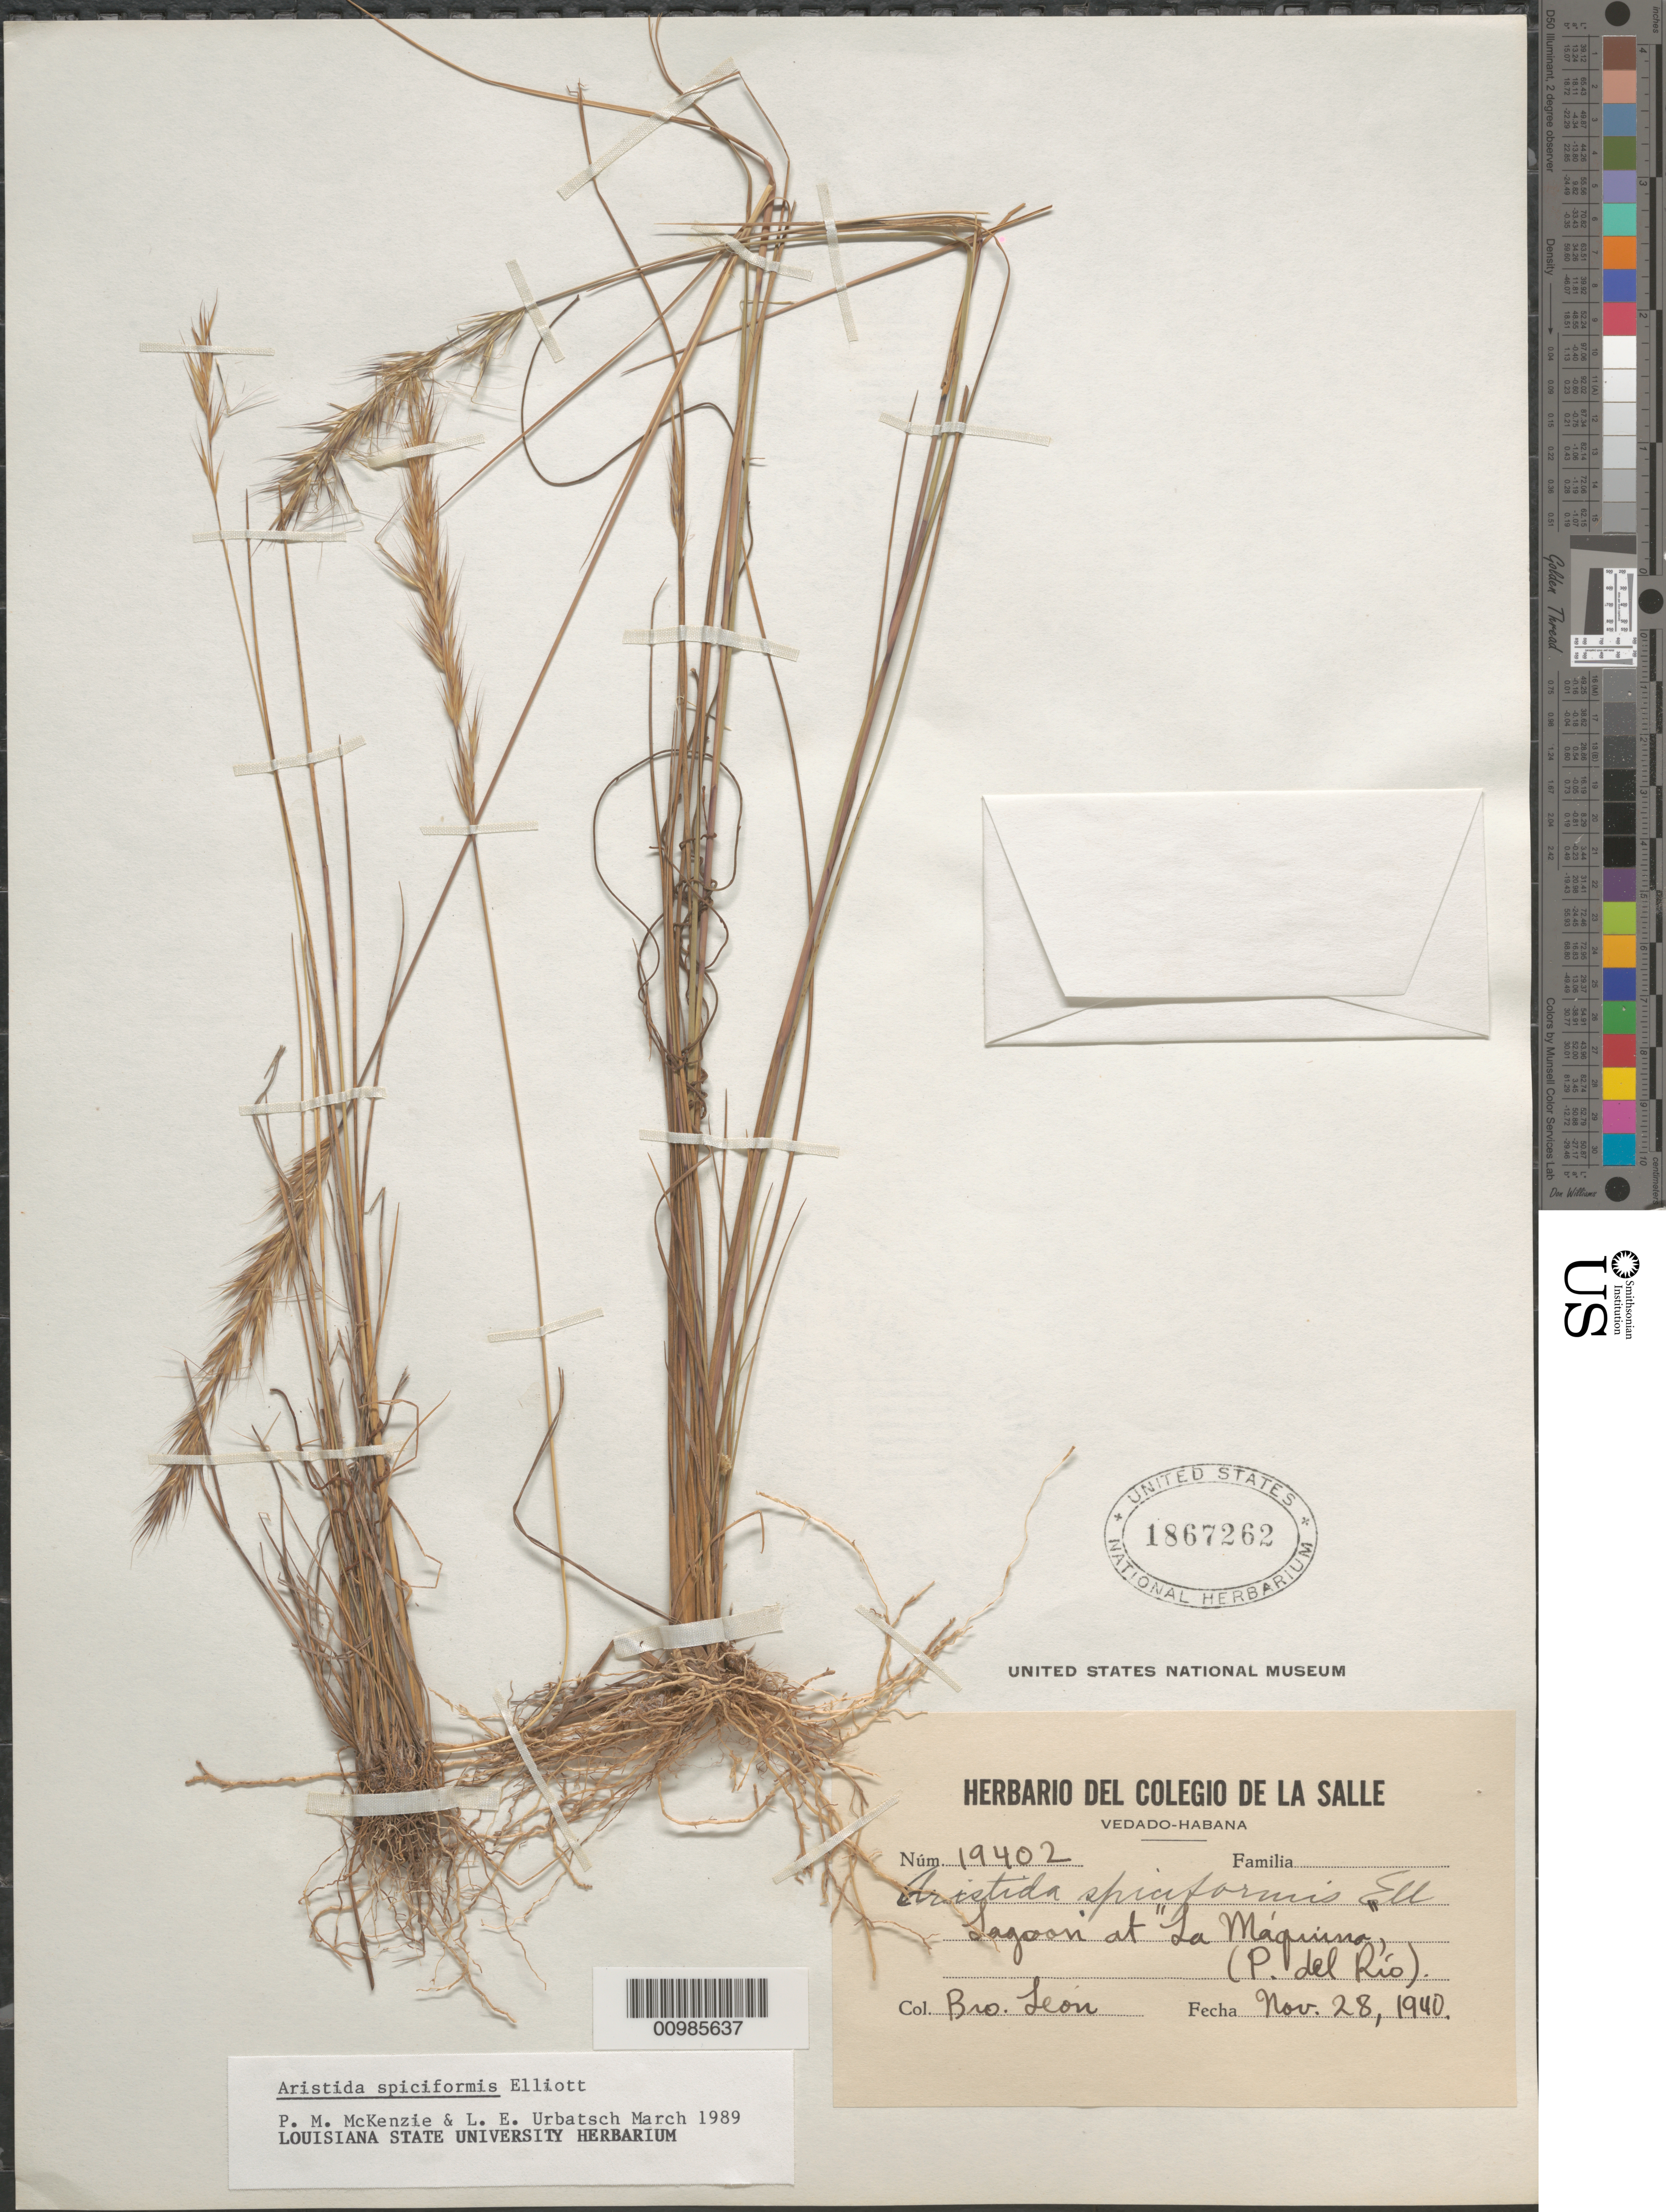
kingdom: Plantae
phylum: Tracheophyta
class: Liliopsida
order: Poales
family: Poaceae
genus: Aristida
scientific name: Aristida spiciformis subsp. spiciformis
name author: Elliott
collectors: Bro. León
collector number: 19402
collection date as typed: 28 Nov 1940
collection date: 1940-11-28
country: Cuba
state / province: Pinar del Rio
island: Cuba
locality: Pinar del Rio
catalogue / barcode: US 1867262